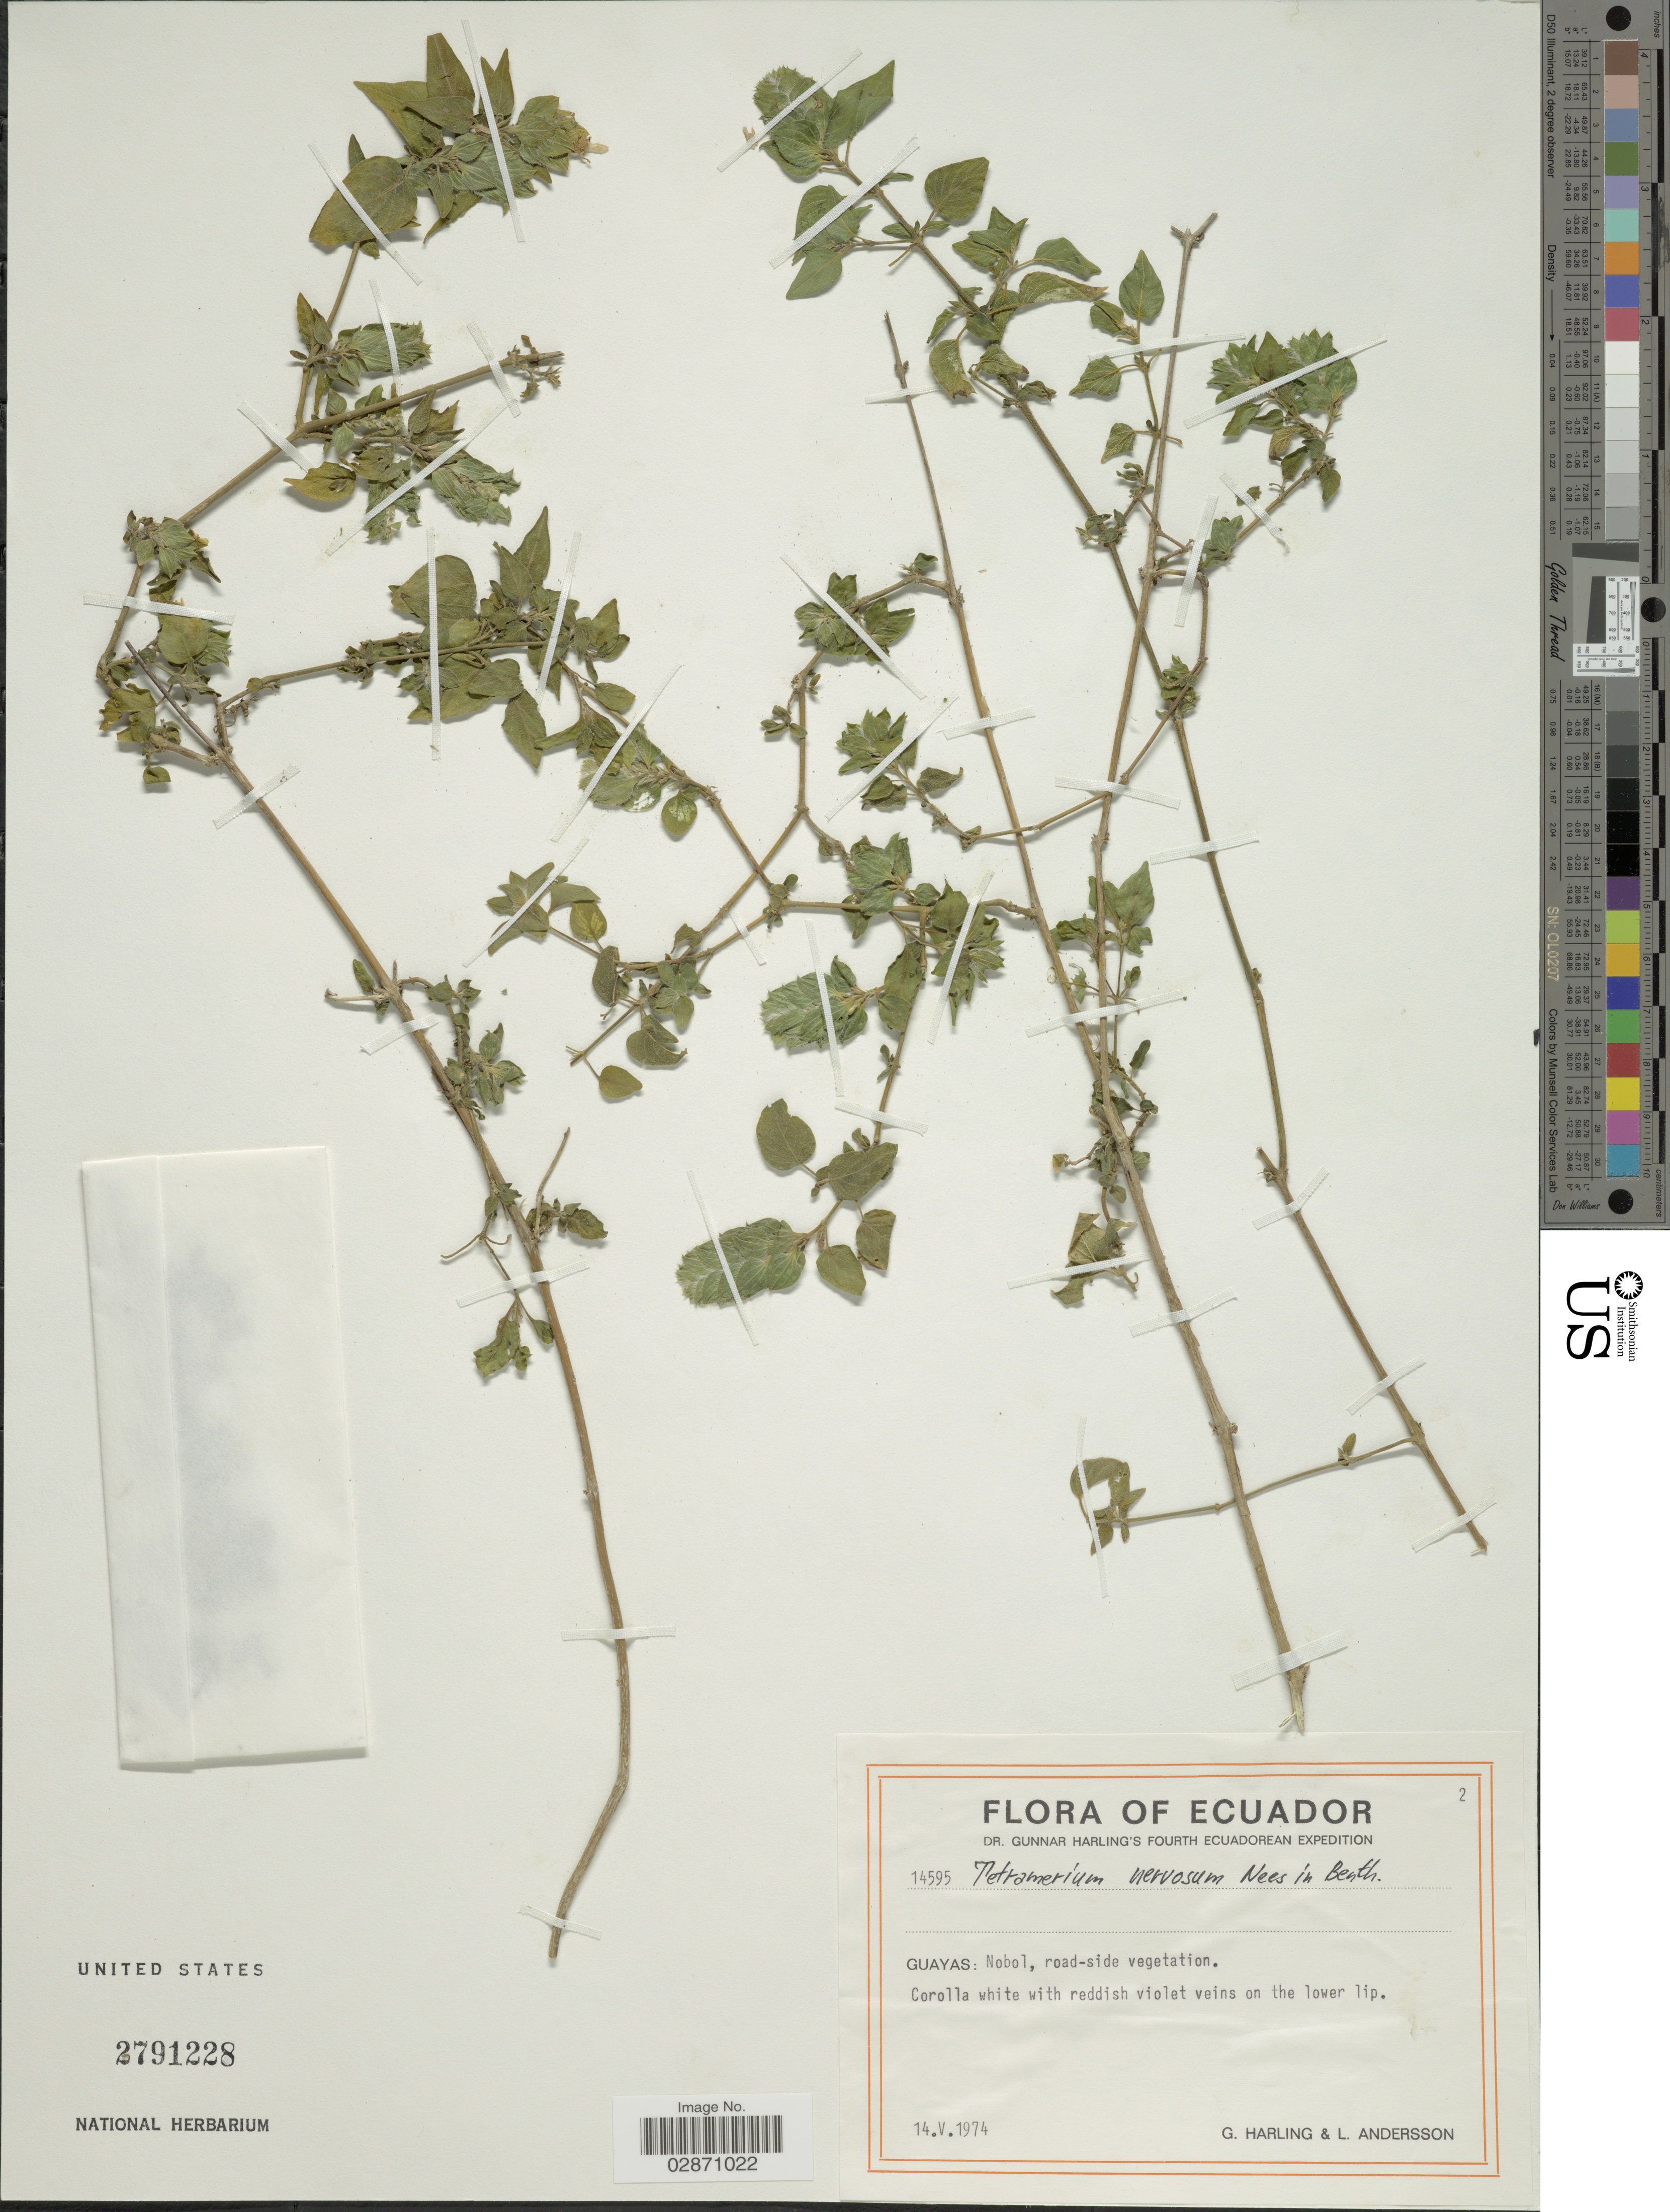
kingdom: Plantae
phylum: Tracheophyta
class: Magnoliopsida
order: Lamiales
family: Acanthaceae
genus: Tetramerium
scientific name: Tetramerium nervosum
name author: Nees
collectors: G. Harling & L. Andersson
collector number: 14595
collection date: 1974-05-14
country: Ecuador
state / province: Guayas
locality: Nobol.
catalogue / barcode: US 2791228